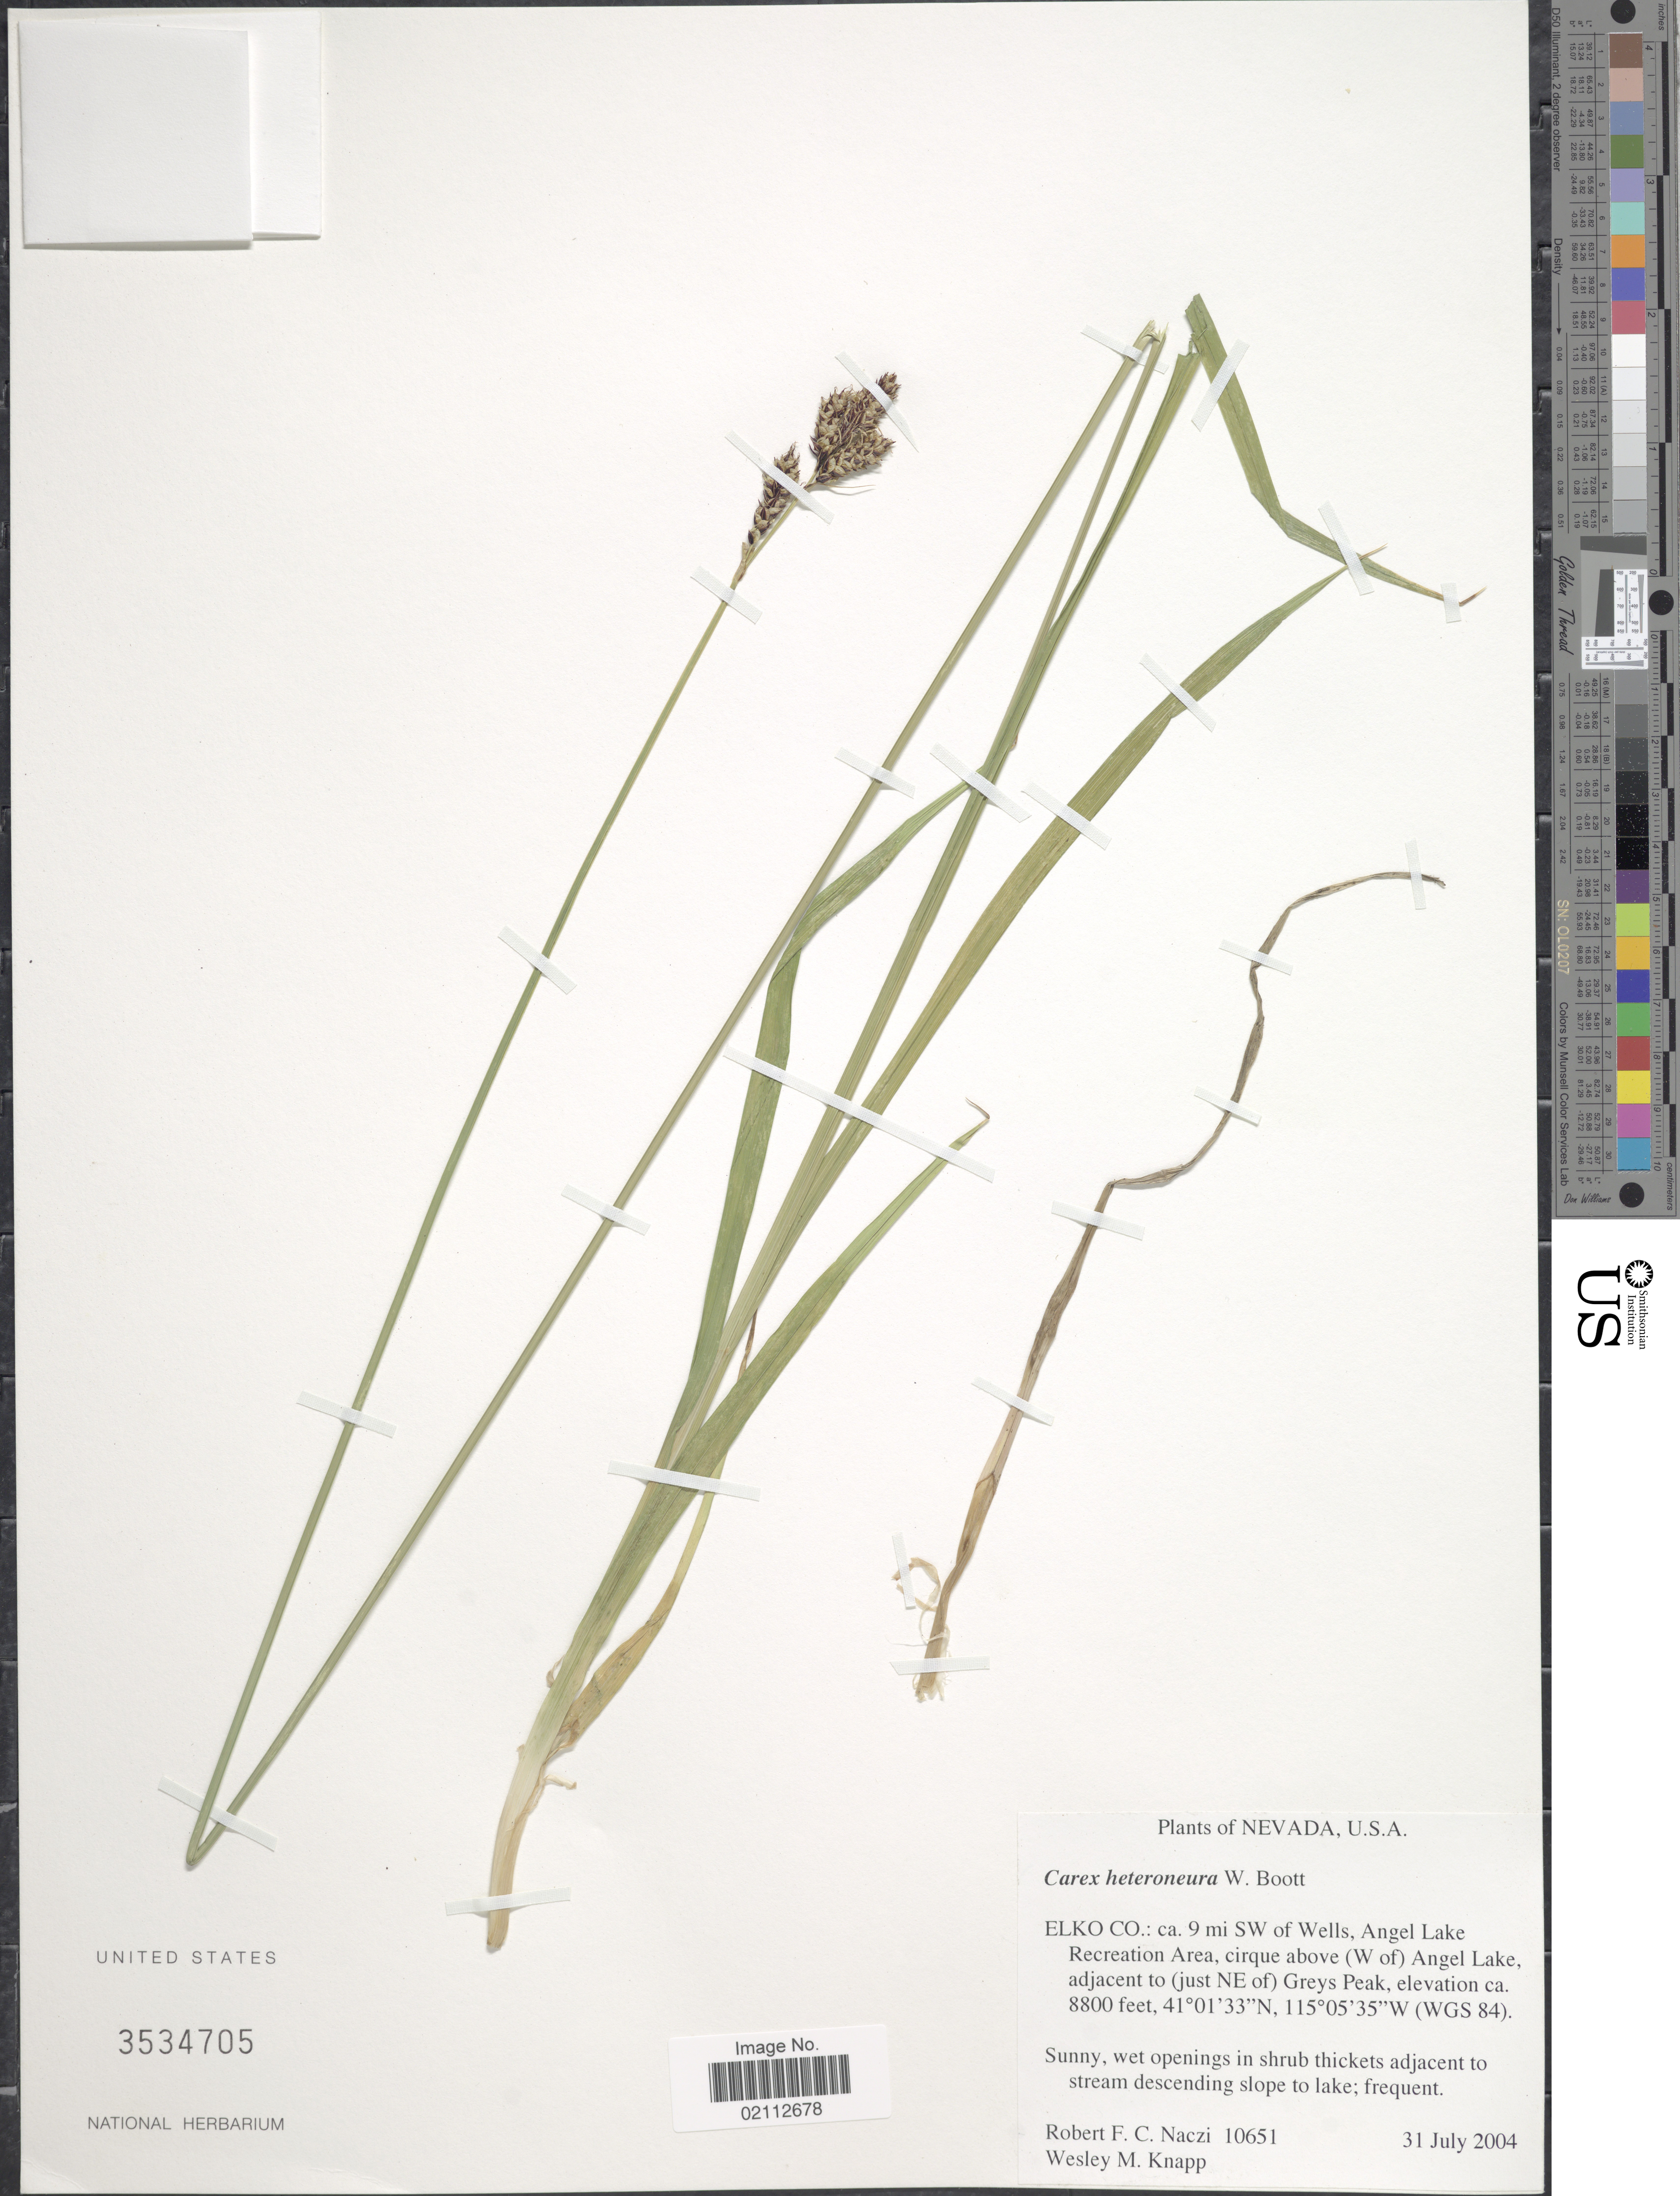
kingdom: Plantae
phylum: Tracheophyta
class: Liliopsida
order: Poales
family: Cyperaceae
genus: Carex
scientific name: Carex heteroneura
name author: S. Watson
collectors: R. F. C. Naczi & W. Knapp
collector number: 10651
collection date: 2004-07-31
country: United States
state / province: Nevada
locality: Elko Co.: ca. 9 mi SW of Wells, Angel Lake Recreation Area, cirque above (W of) Angel Lake, adjacent to (just NE of) Greys Peak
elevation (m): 2682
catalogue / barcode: US 3534705